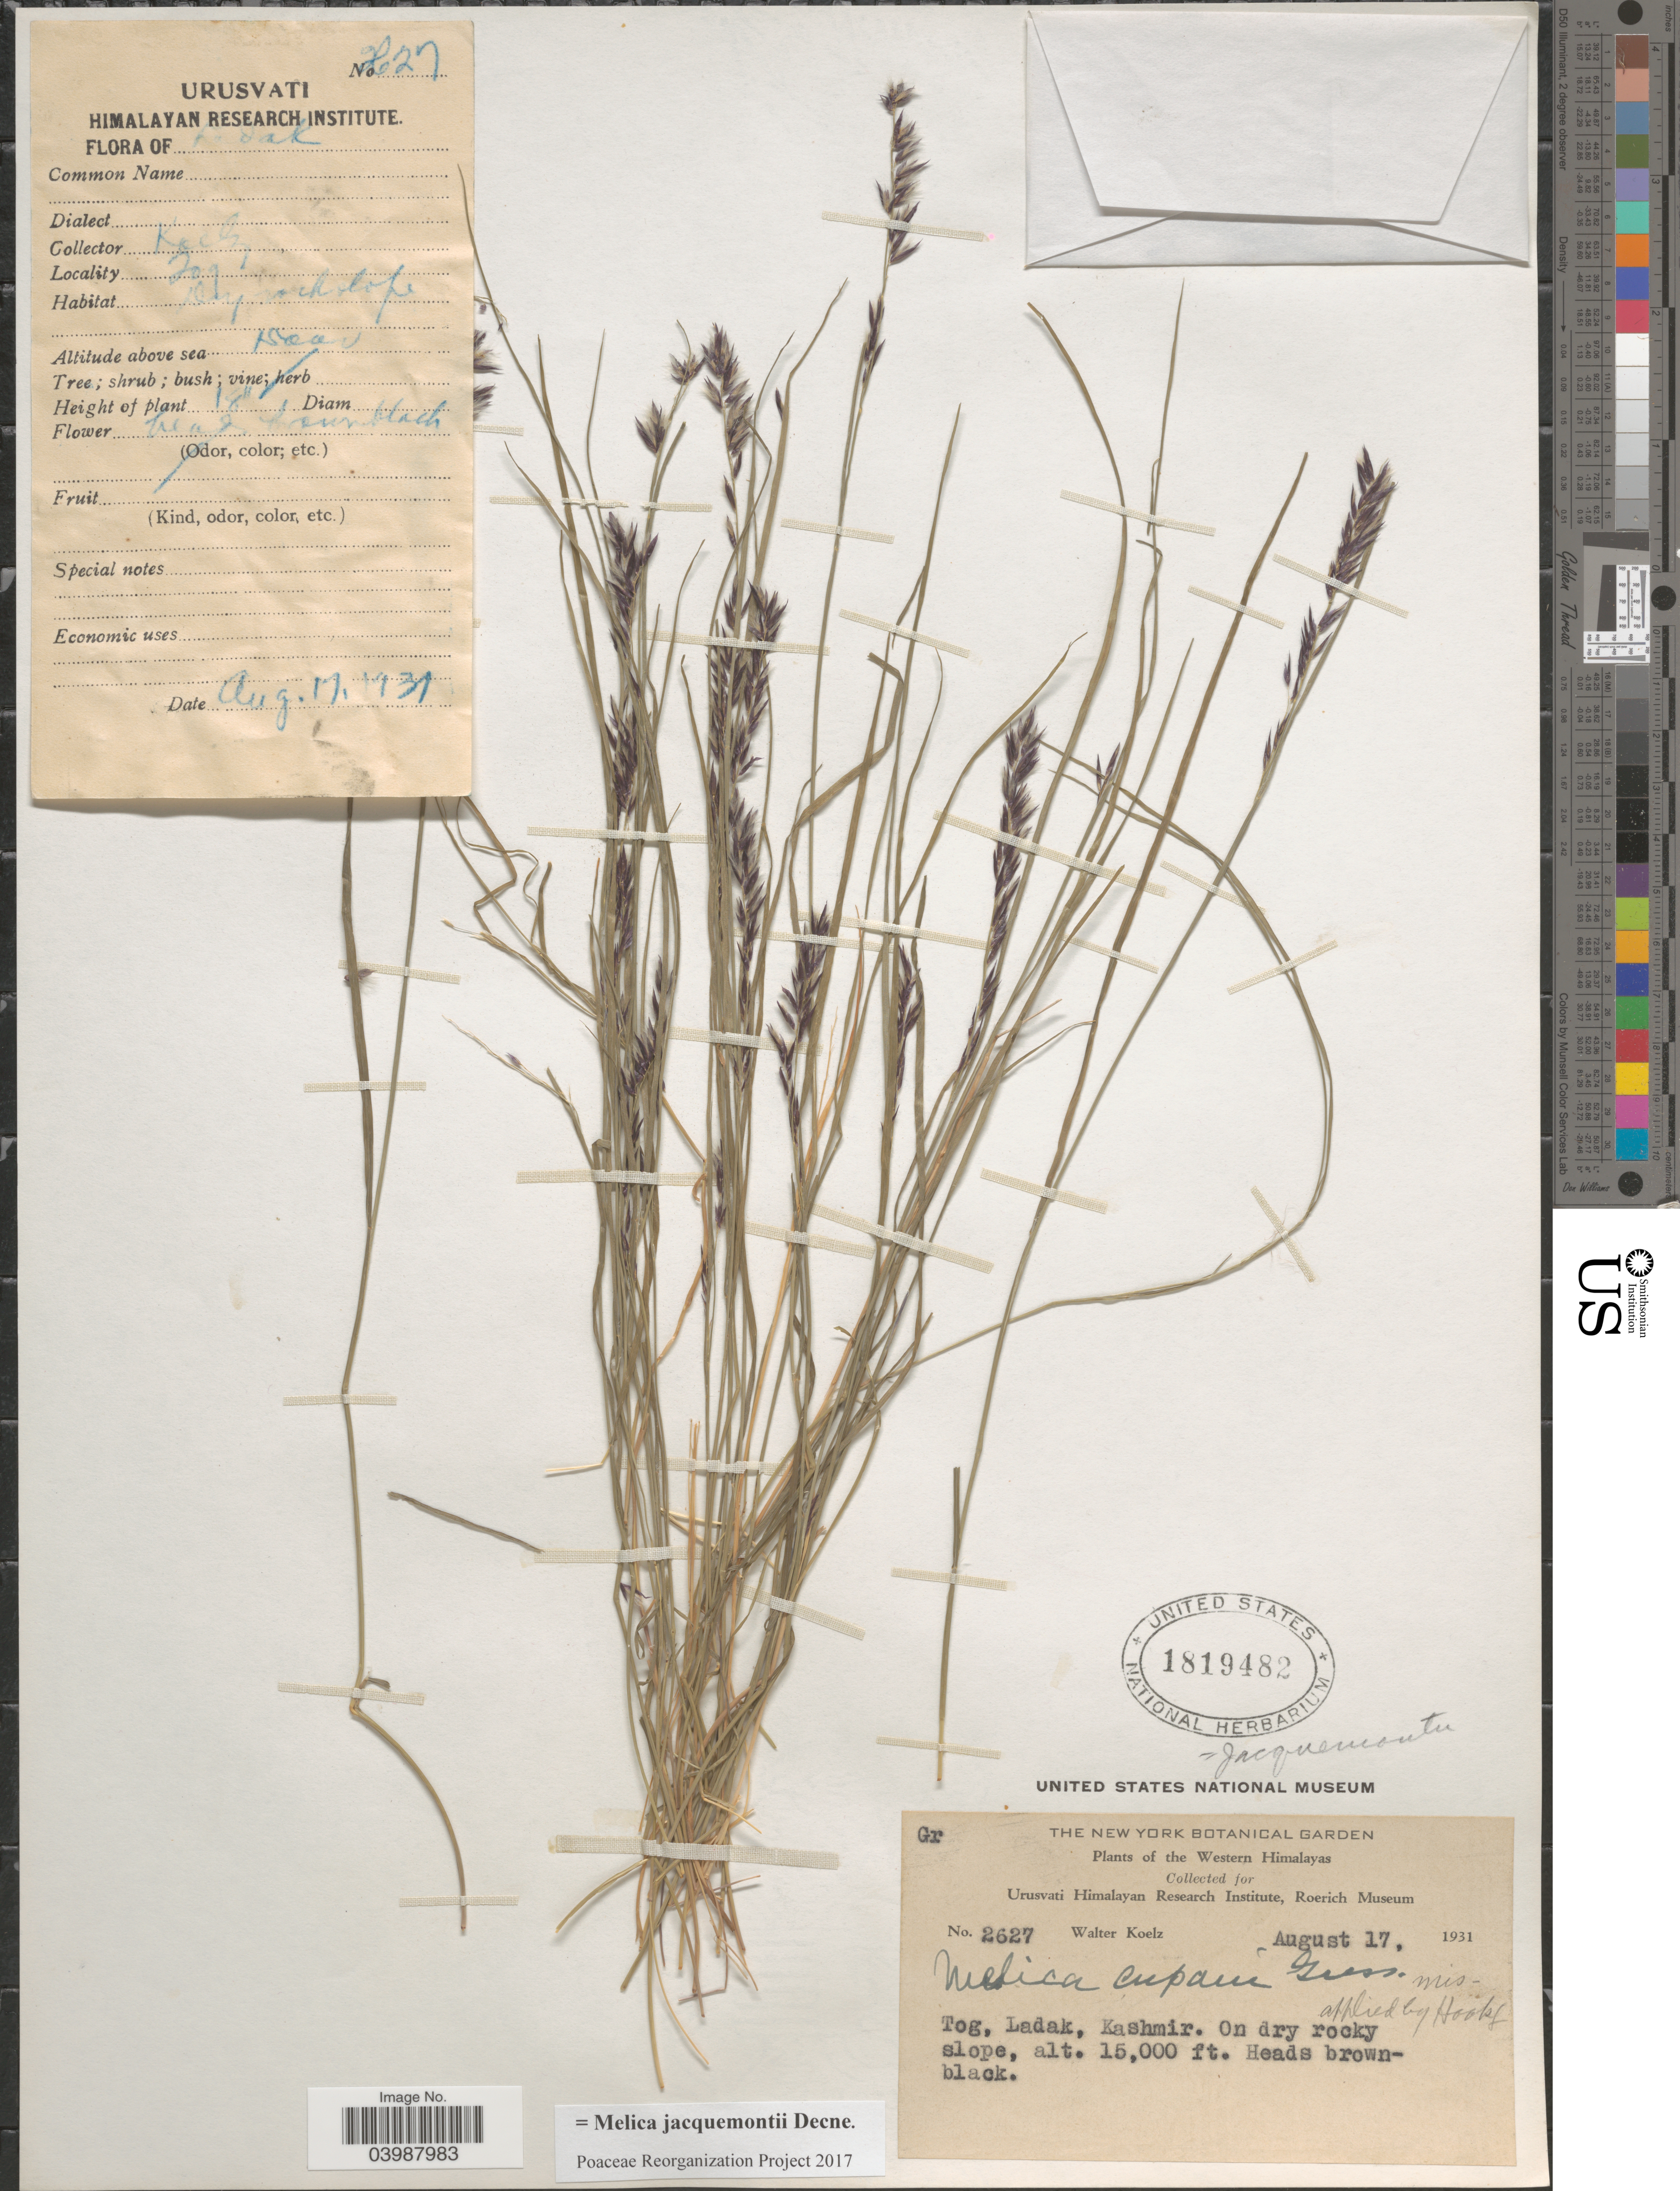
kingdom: Plantae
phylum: Tracheophyta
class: Liliopsida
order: Poales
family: Poaceae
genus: Melica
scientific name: Melica jacquemontii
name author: Decne.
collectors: W. N. Koelz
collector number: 2627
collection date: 1931-08-17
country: India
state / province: Ladakh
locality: Western Himalayas. Tog, Ladak, Kashmir.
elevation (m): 4572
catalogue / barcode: US 1819482